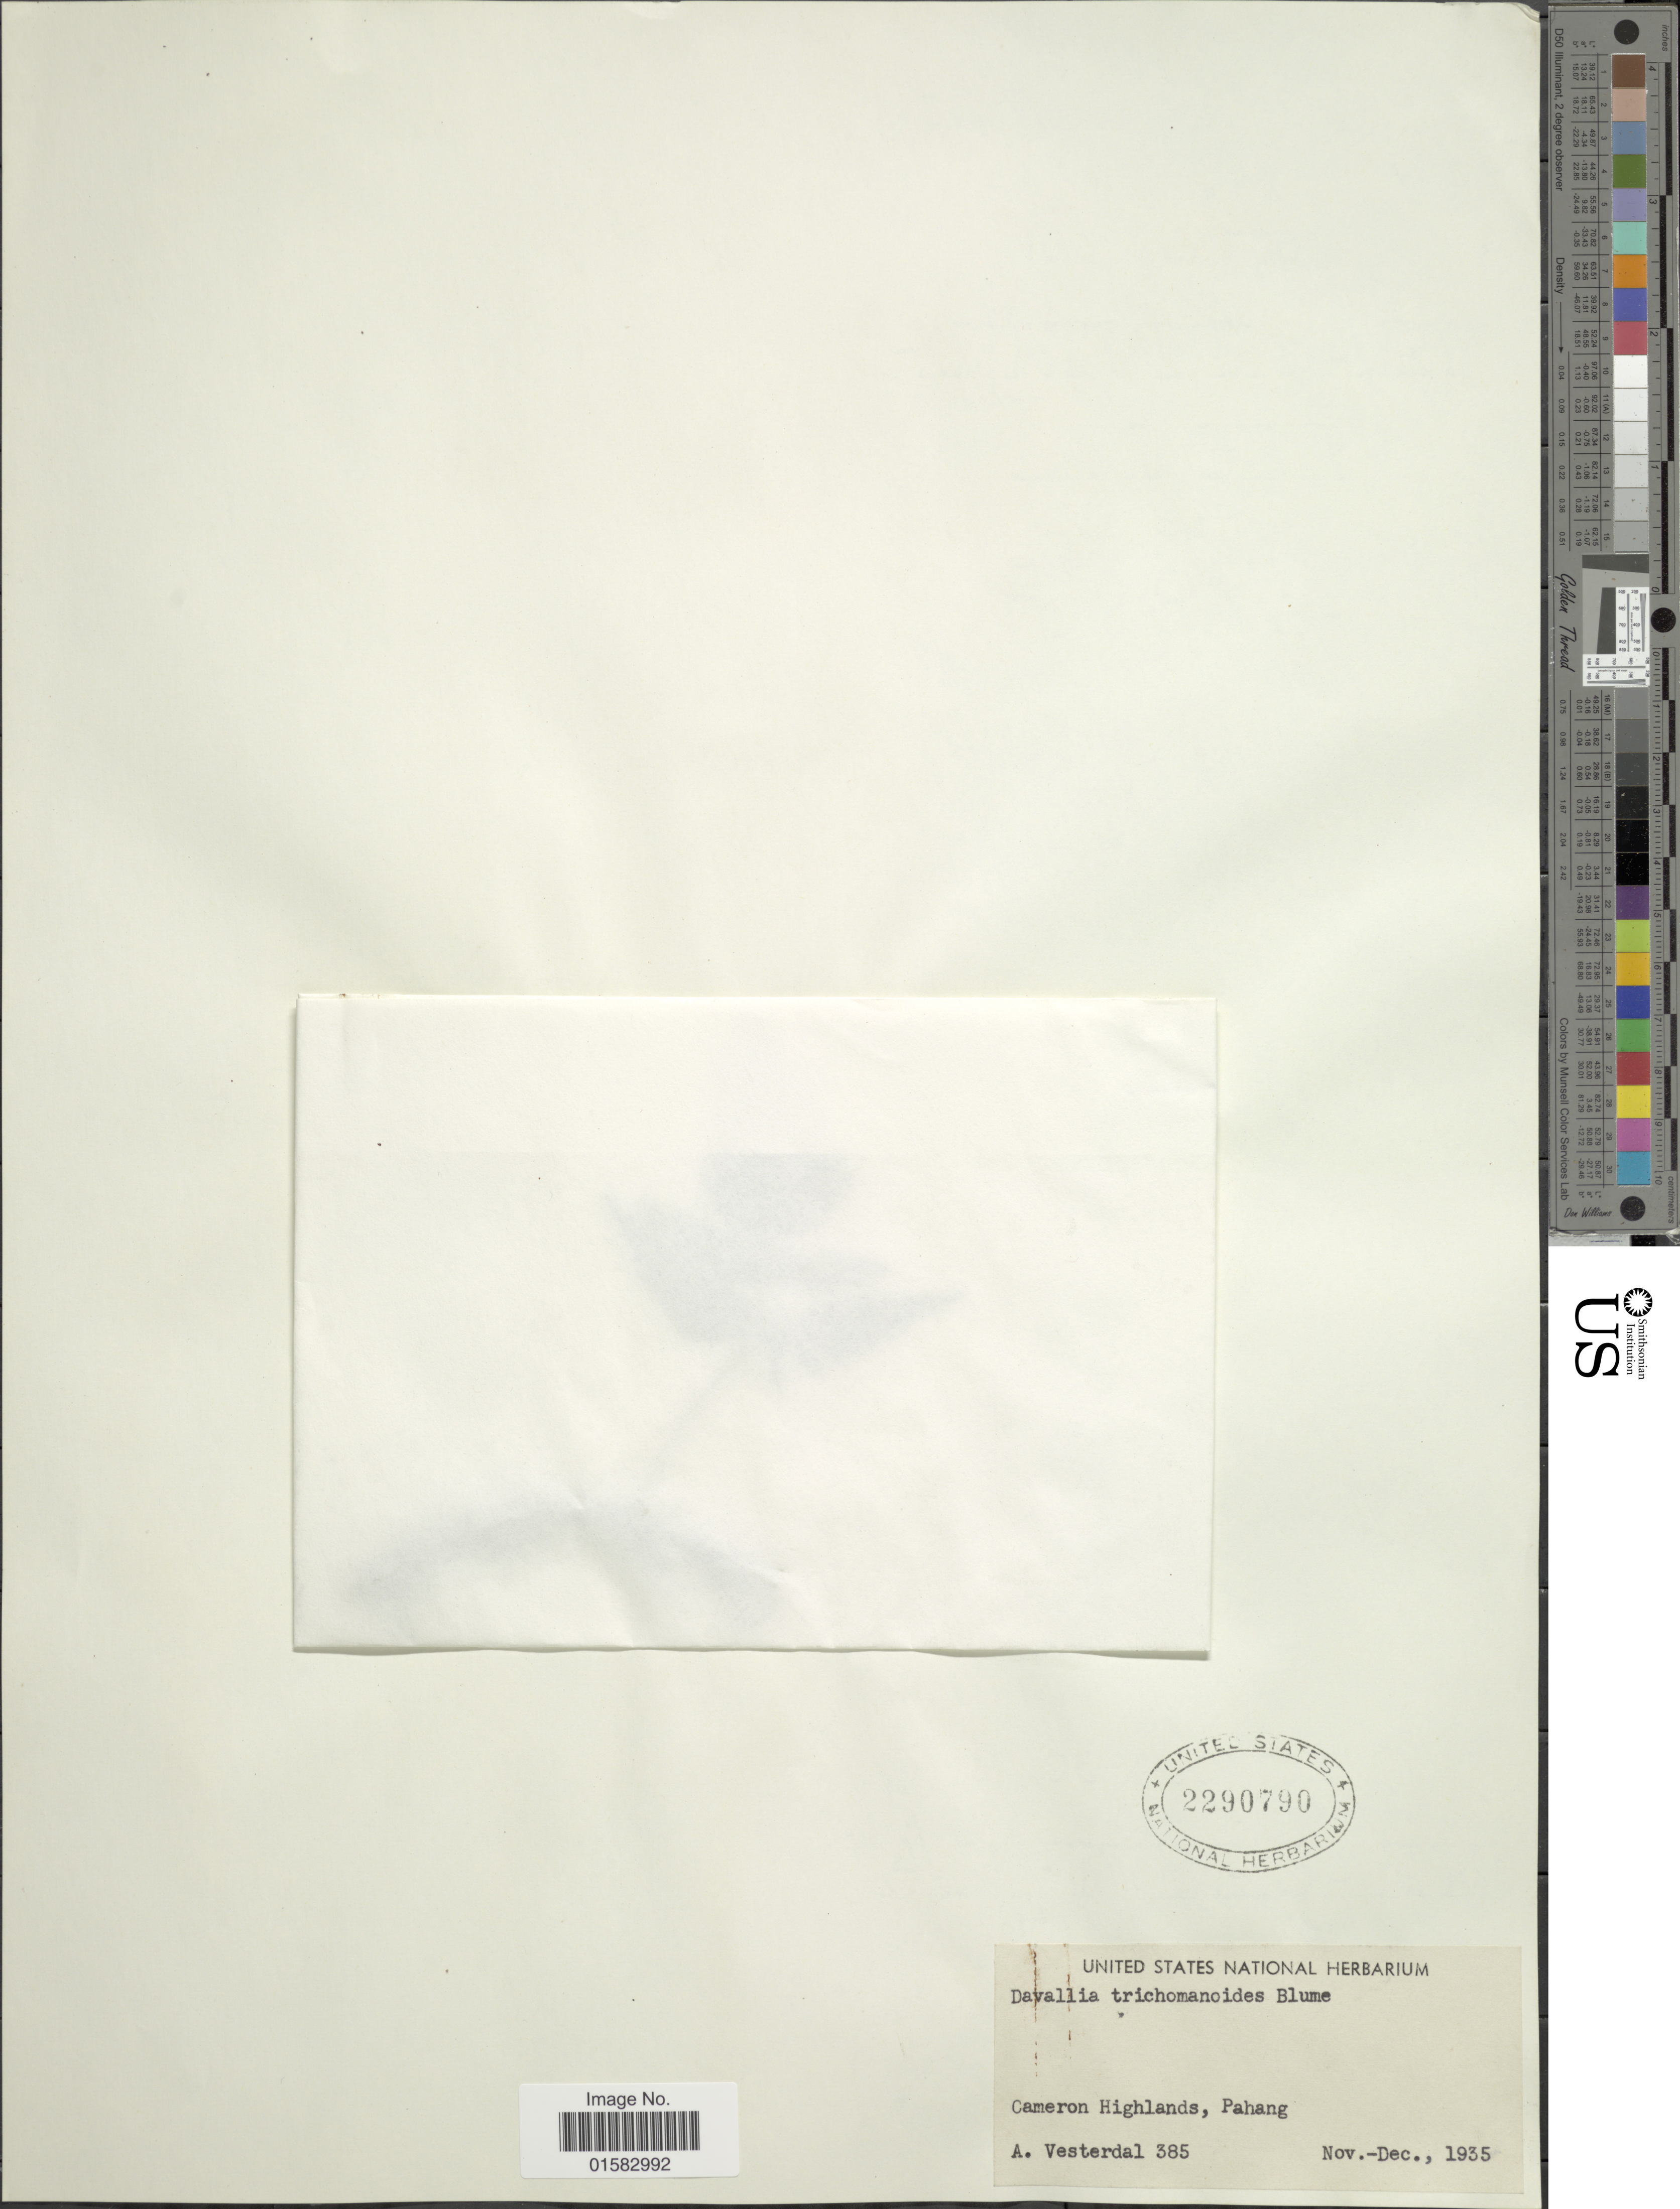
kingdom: Plantae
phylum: Tracheophyta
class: Polypodiopsida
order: Polypodiales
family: Davalliaceae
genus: Davallia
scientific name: Davallia trichomanoides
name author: Blume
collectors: A. Vesterdal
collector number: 385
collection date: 1935-11/1935-12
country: Malaysia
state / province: Pahang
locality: Cameron Highlands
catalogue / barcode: US 2290790